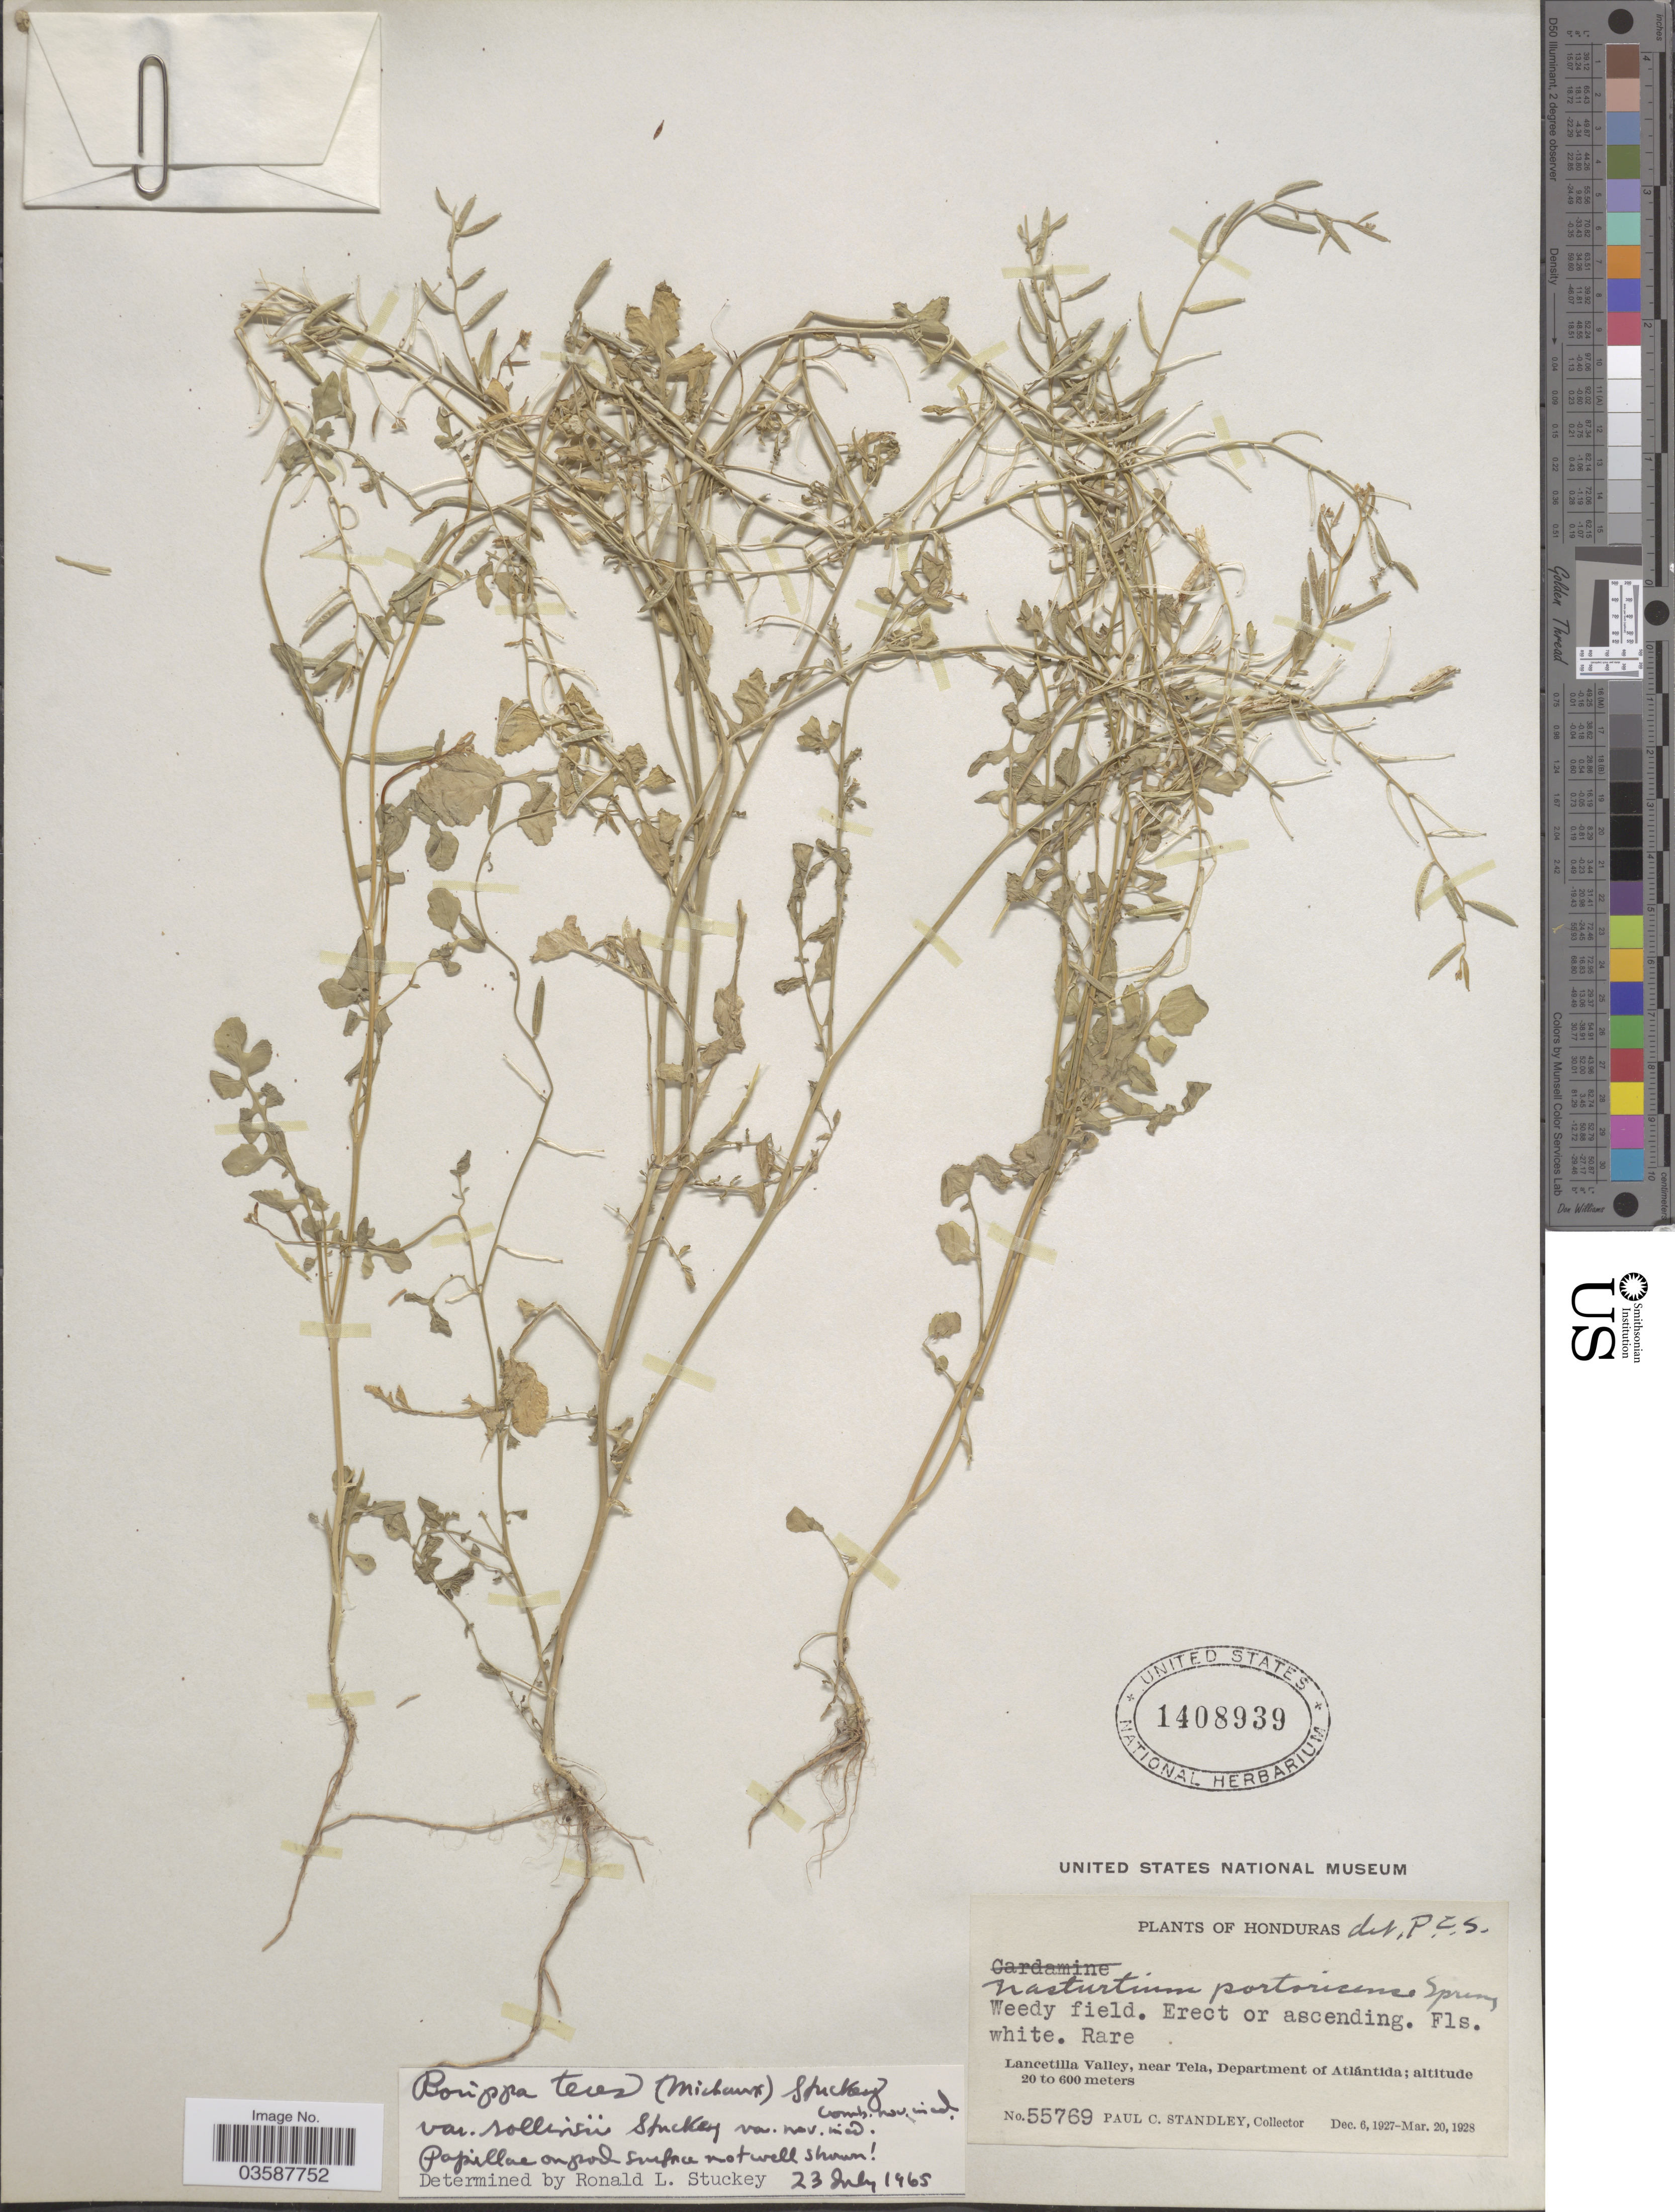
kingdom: Plantae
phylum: Tracheophyta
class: Magnoliopsida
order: Brassicales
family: Brassicaceae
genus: Rorippa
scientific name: Rorippa teres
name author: (Michx.) Stuckey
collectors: P. C. Standley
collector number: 55769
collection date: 1927-12-06/1928-03-20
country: Honduras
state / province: Atlantida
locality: Lancetilla Valley, near Tela, Department of Atlántida.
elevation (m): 20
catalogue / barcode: US 1408939